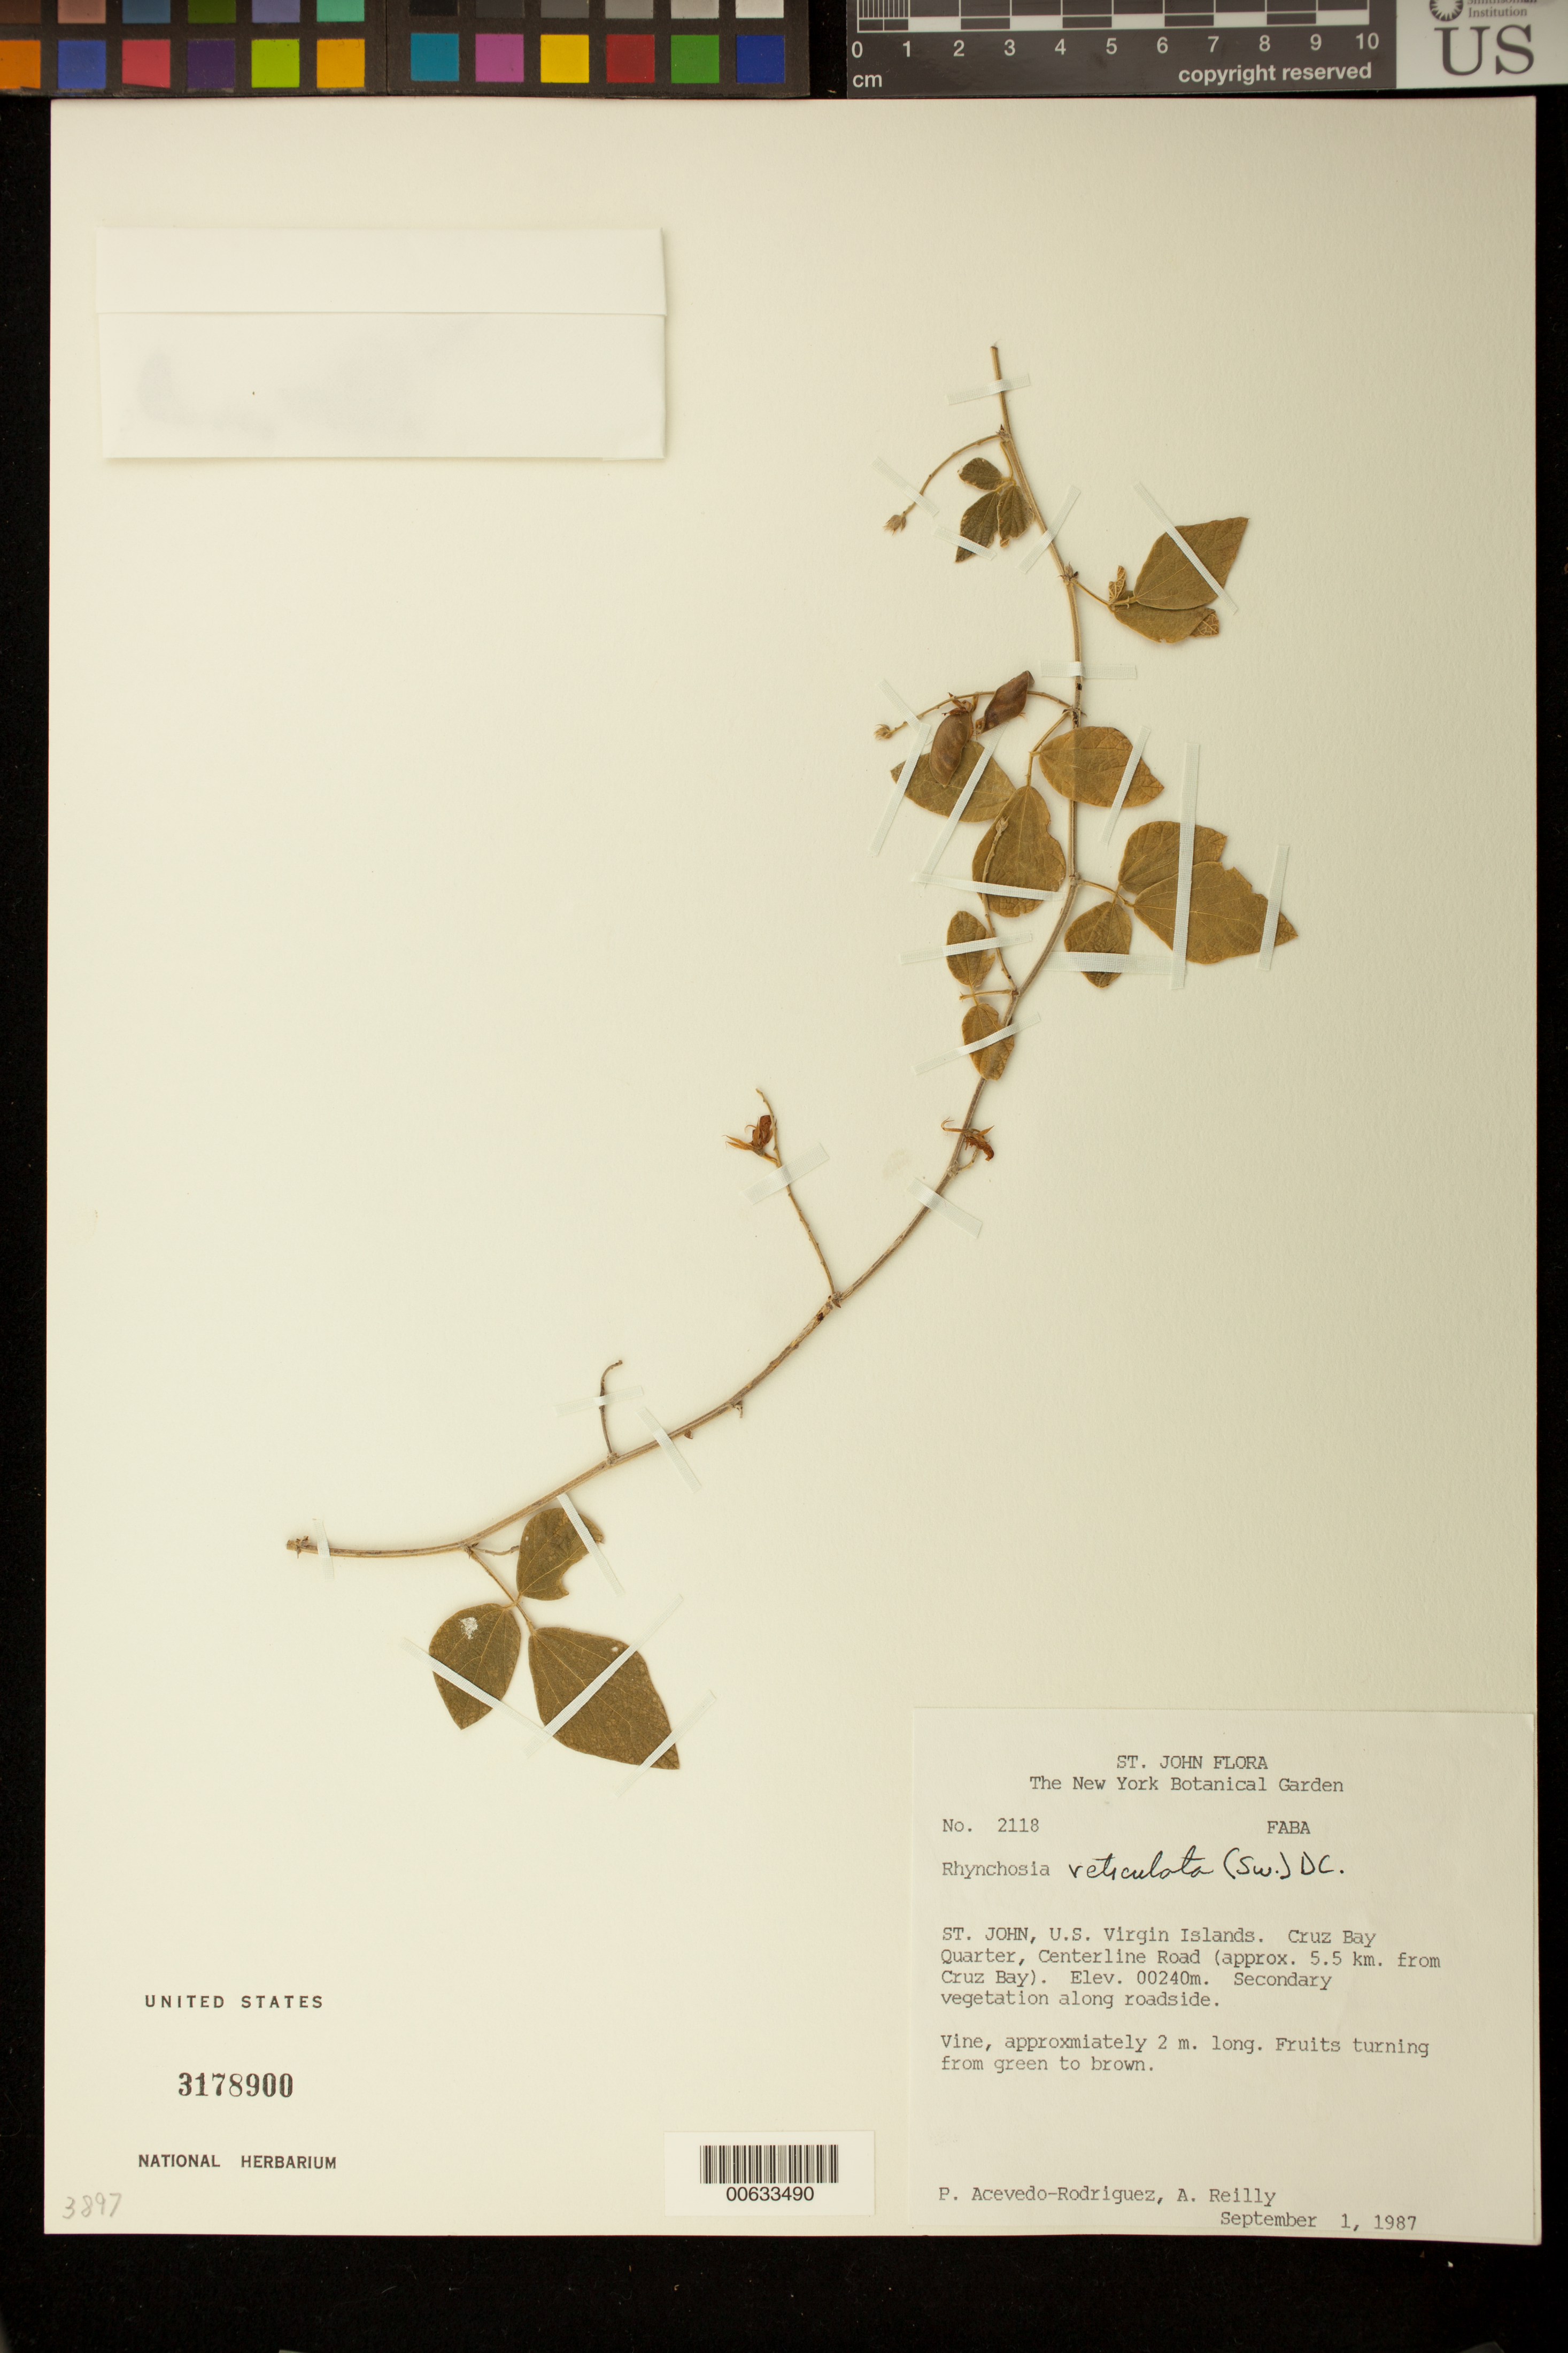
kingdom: Plantae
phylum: Tracheophyta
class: Magnoliopsida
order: Fabales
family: Fabaceae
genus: Rhynchosia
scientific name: Rhynchosia reticulata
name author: (Sw.) DC.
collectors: P. Acevedo-Rodr. & A. Reilly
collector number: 2118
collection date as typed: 01 Sep 1987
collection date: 1987-09-01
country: U.S. Virgin Islands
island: St. John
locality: Cruz Bay Quarter; Centerline Road (approx. 5.5 km. from Cruz Bay)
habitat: Secondary vegetation along roadside.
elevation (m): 240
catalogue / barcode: US 3178900